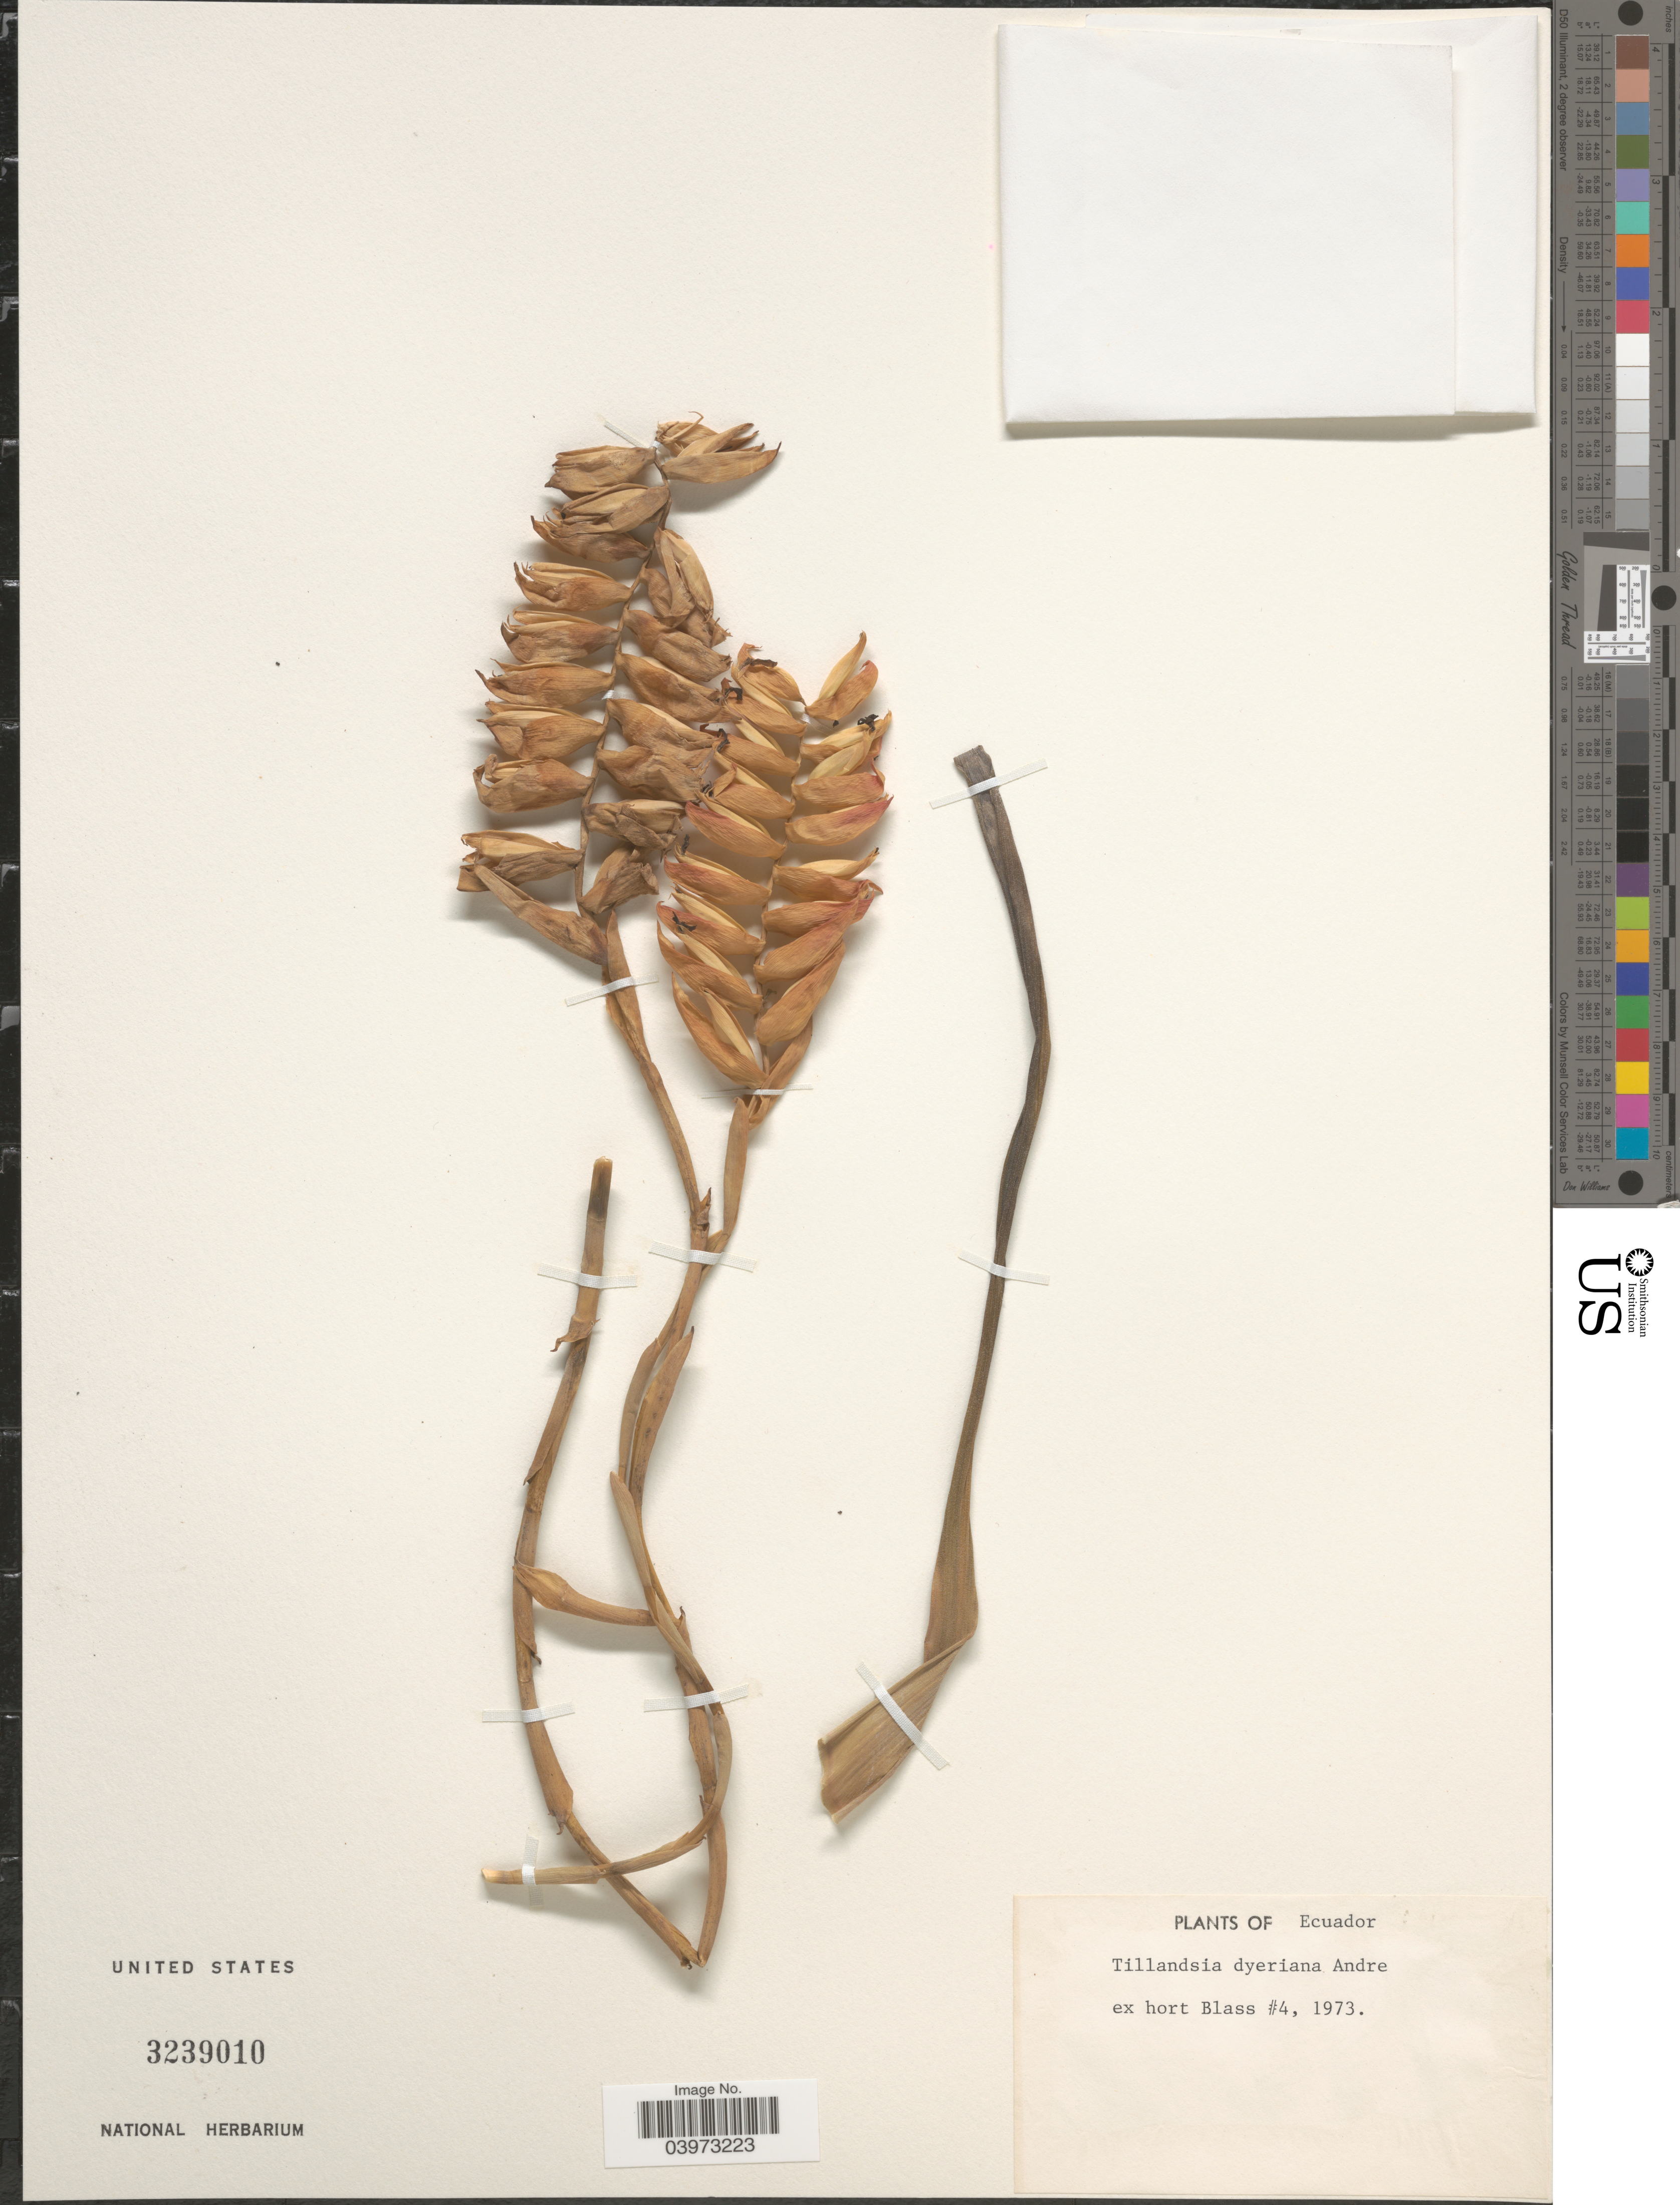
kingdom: Plantae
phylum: Tracheophyta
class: Liliopsida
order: Poales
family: Bromeliaceae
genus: Tillandsia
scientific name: Tillandsia dyeriana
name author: André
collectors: Ex hort A. Blass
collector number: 4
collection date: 1973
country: Ecuador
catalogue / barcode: US 3239010